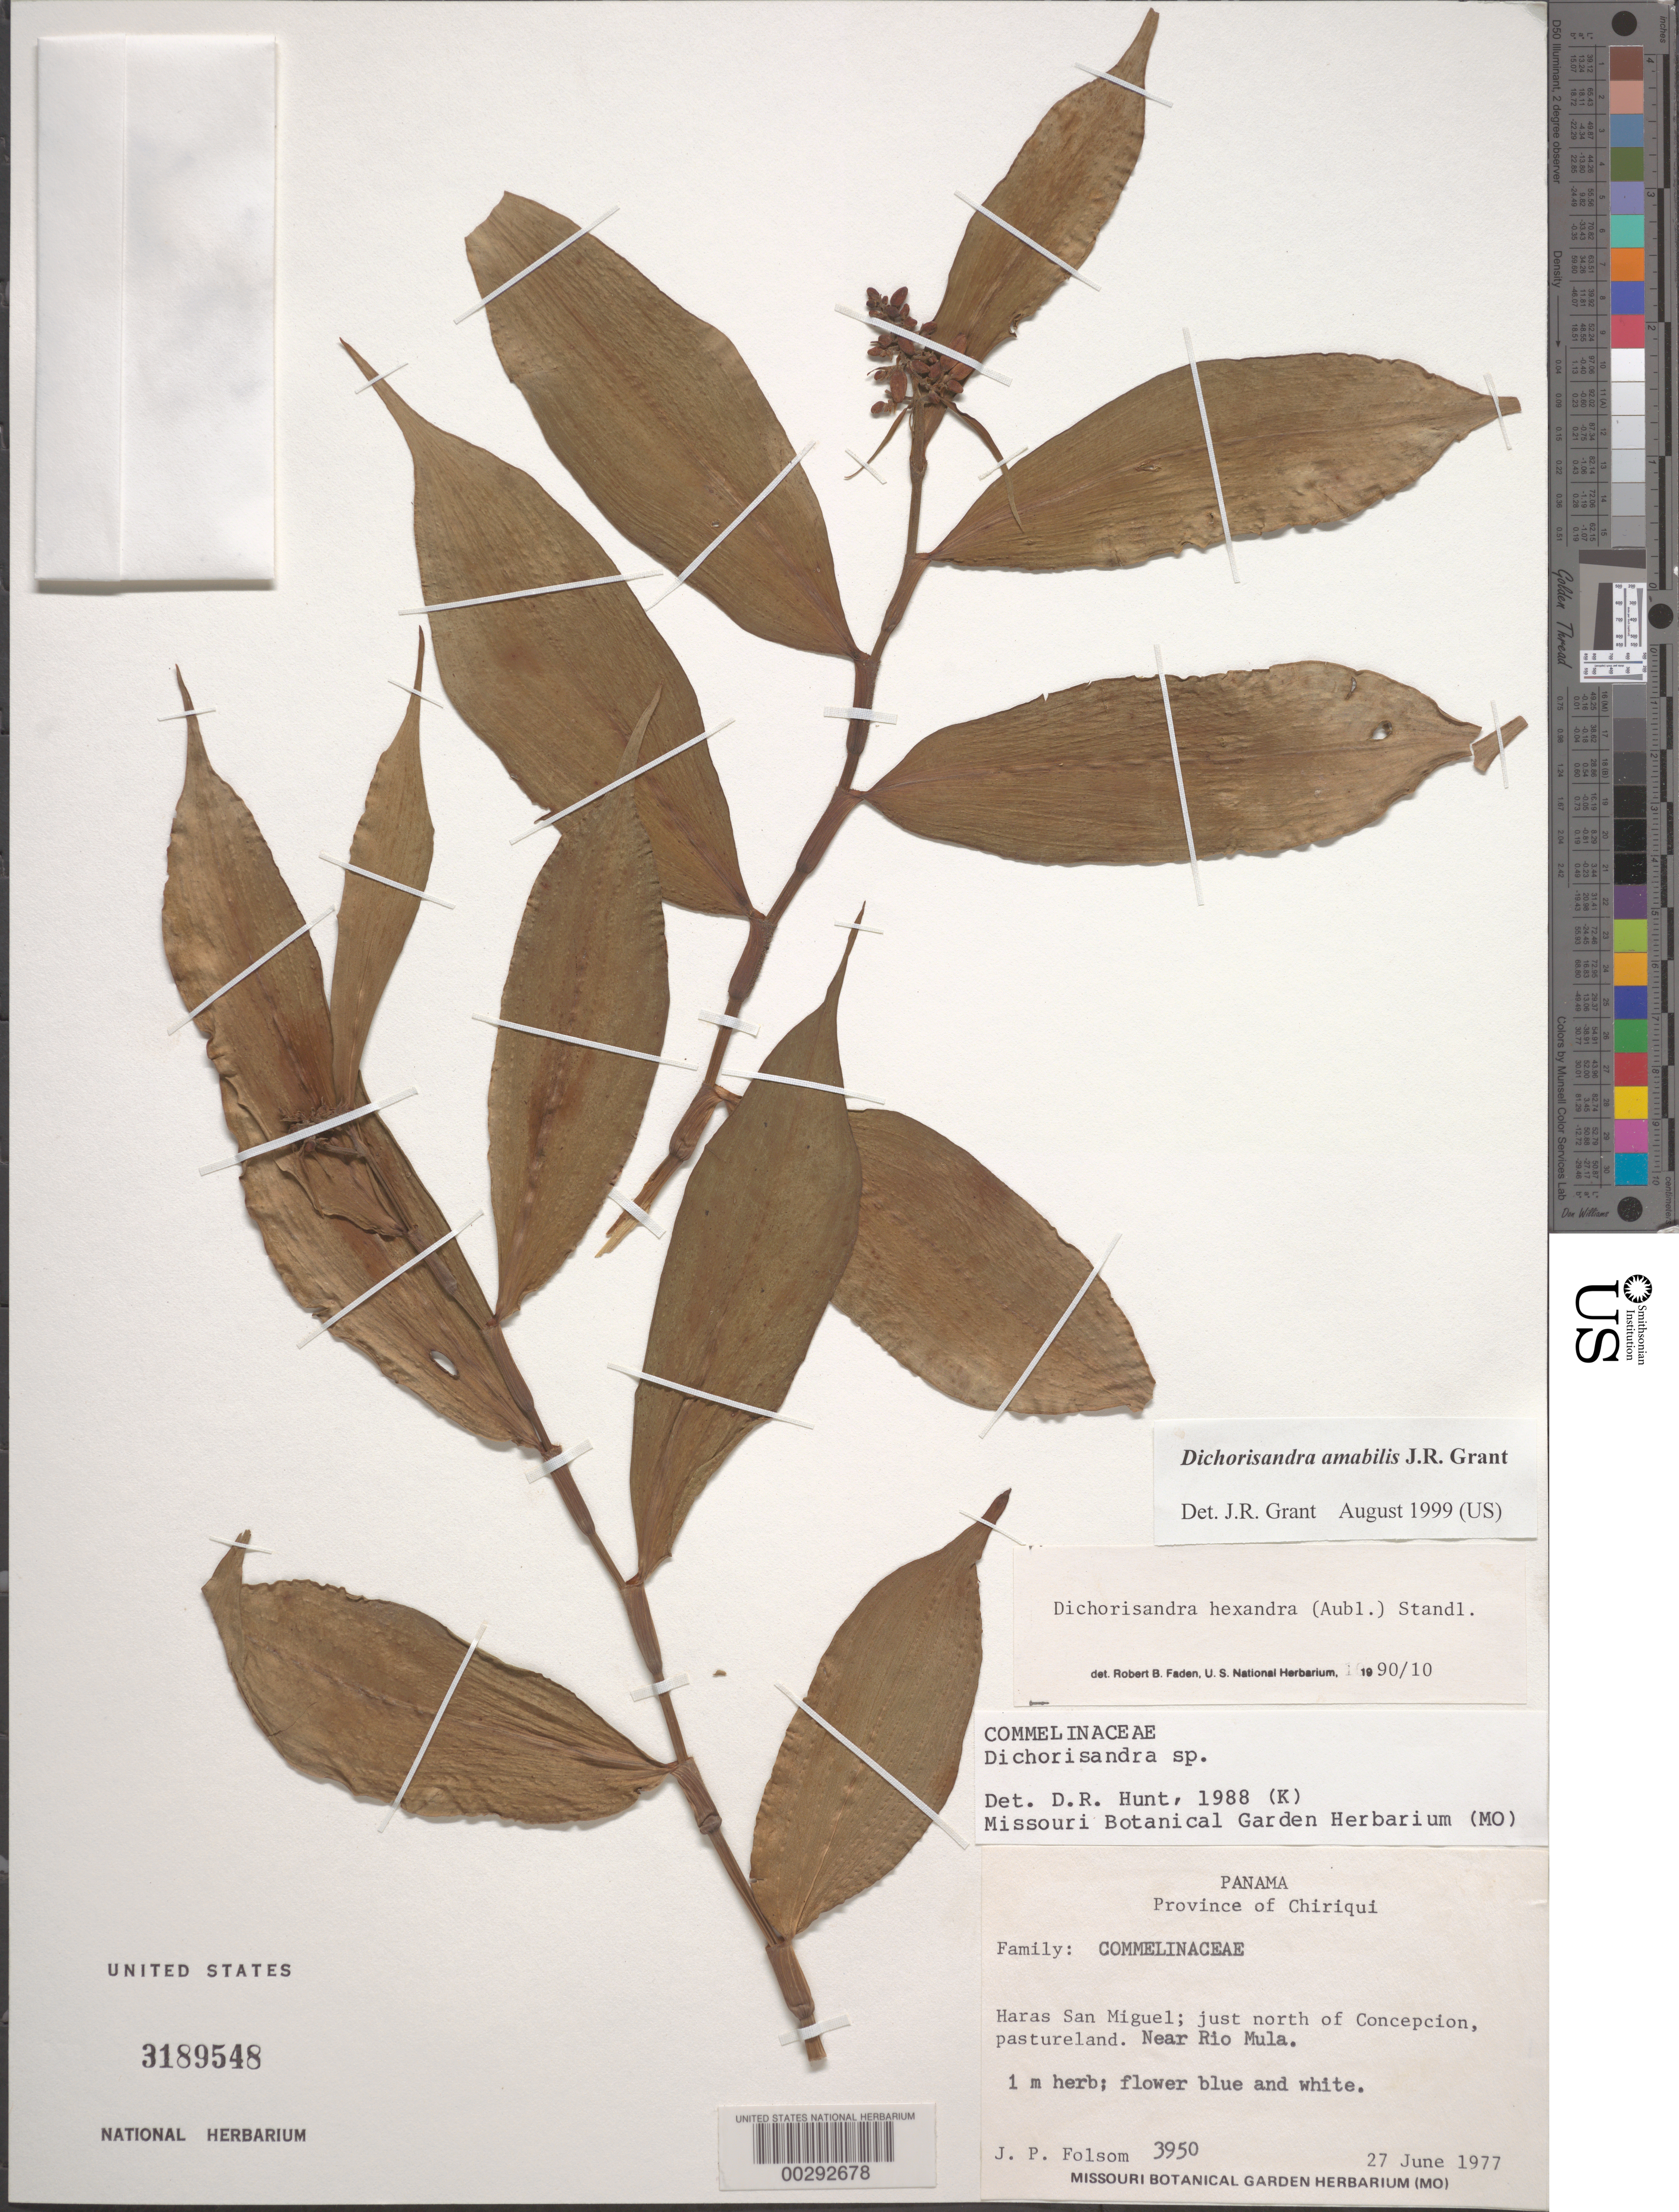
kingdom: Plantae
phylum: Tracheophyta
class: Liliopsida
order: Commelinales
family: Commelinaceae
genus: Dichorisandra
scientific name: Dichorisandra sp.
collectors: J. P. Folsom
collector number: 3950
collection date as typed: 27 Jun 1977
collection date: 1977-06-27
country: Panama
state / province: Chiriquí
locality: Harras Sal Miguel, N of Concepcion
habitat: Pastureland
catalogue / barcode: US 3189548